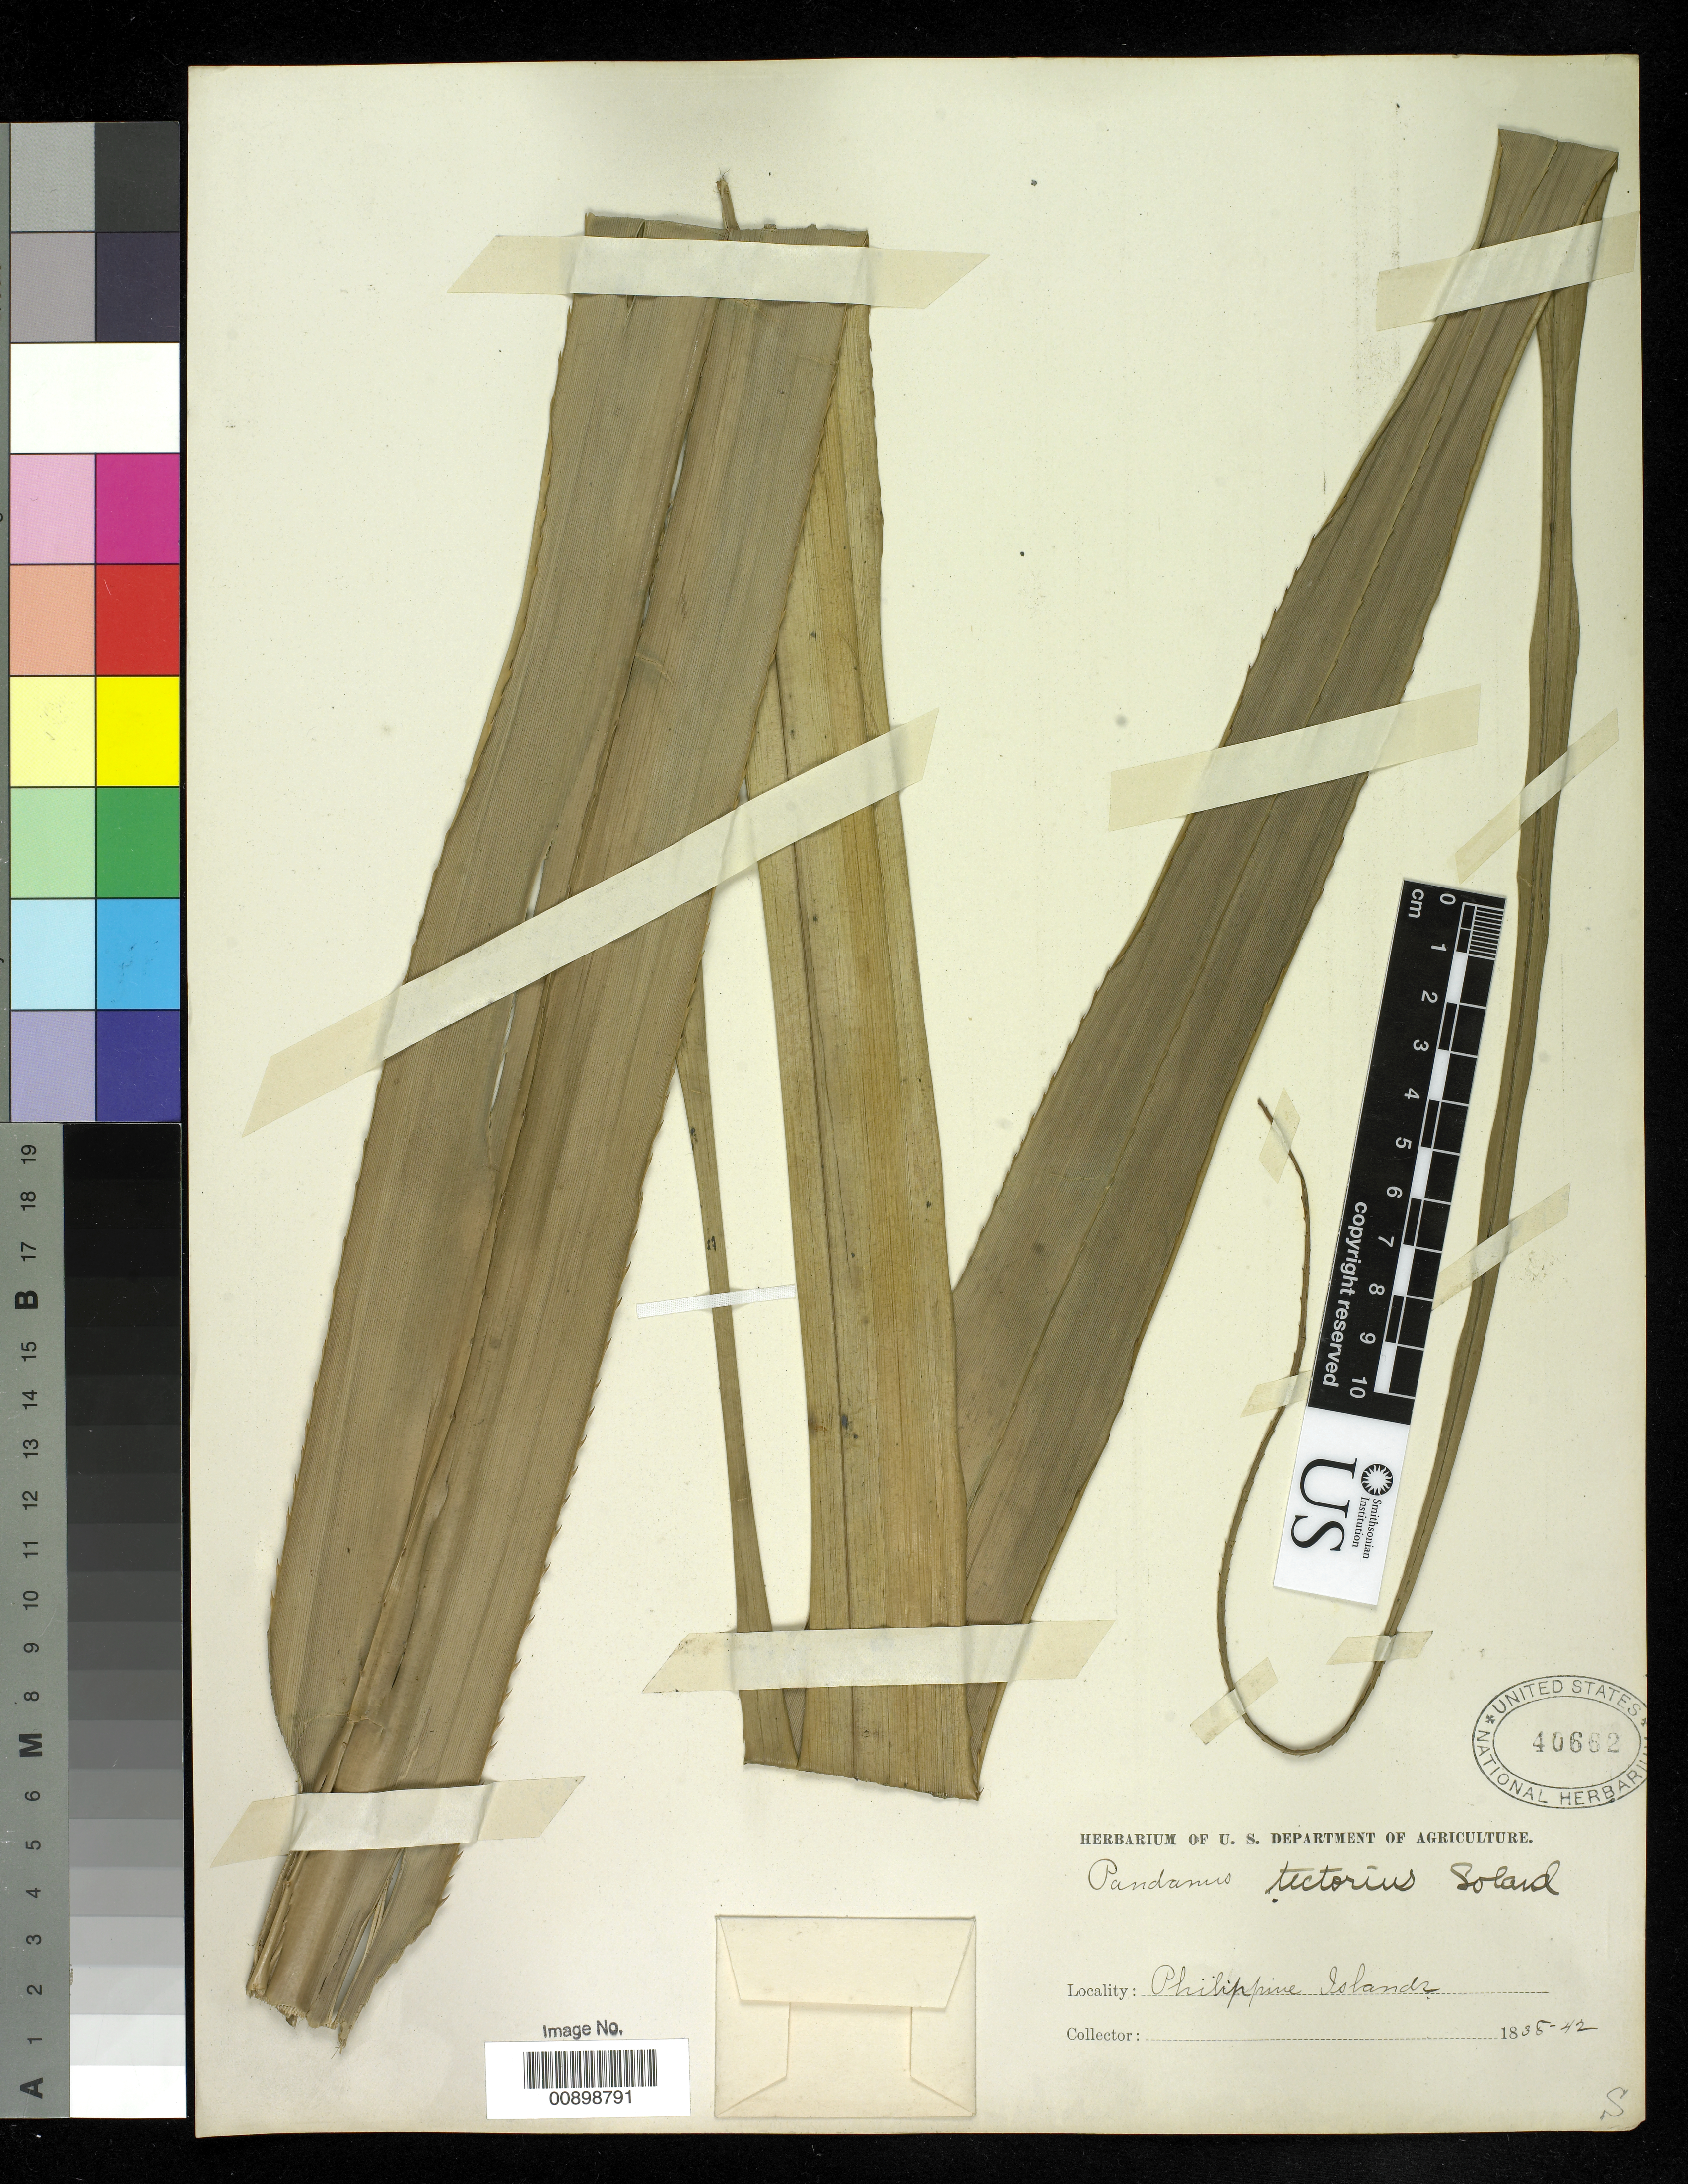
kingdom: Plantae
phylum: Tracheophyta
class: Liliopsida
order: Pandanales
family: Pandanaceae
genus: Pandanus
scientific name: Pandanus tectorius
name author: Parkinson ex DuRoi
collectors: Wilkes Explor. Exped.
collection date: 1838/1842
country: Philippines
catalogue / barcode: US 40662